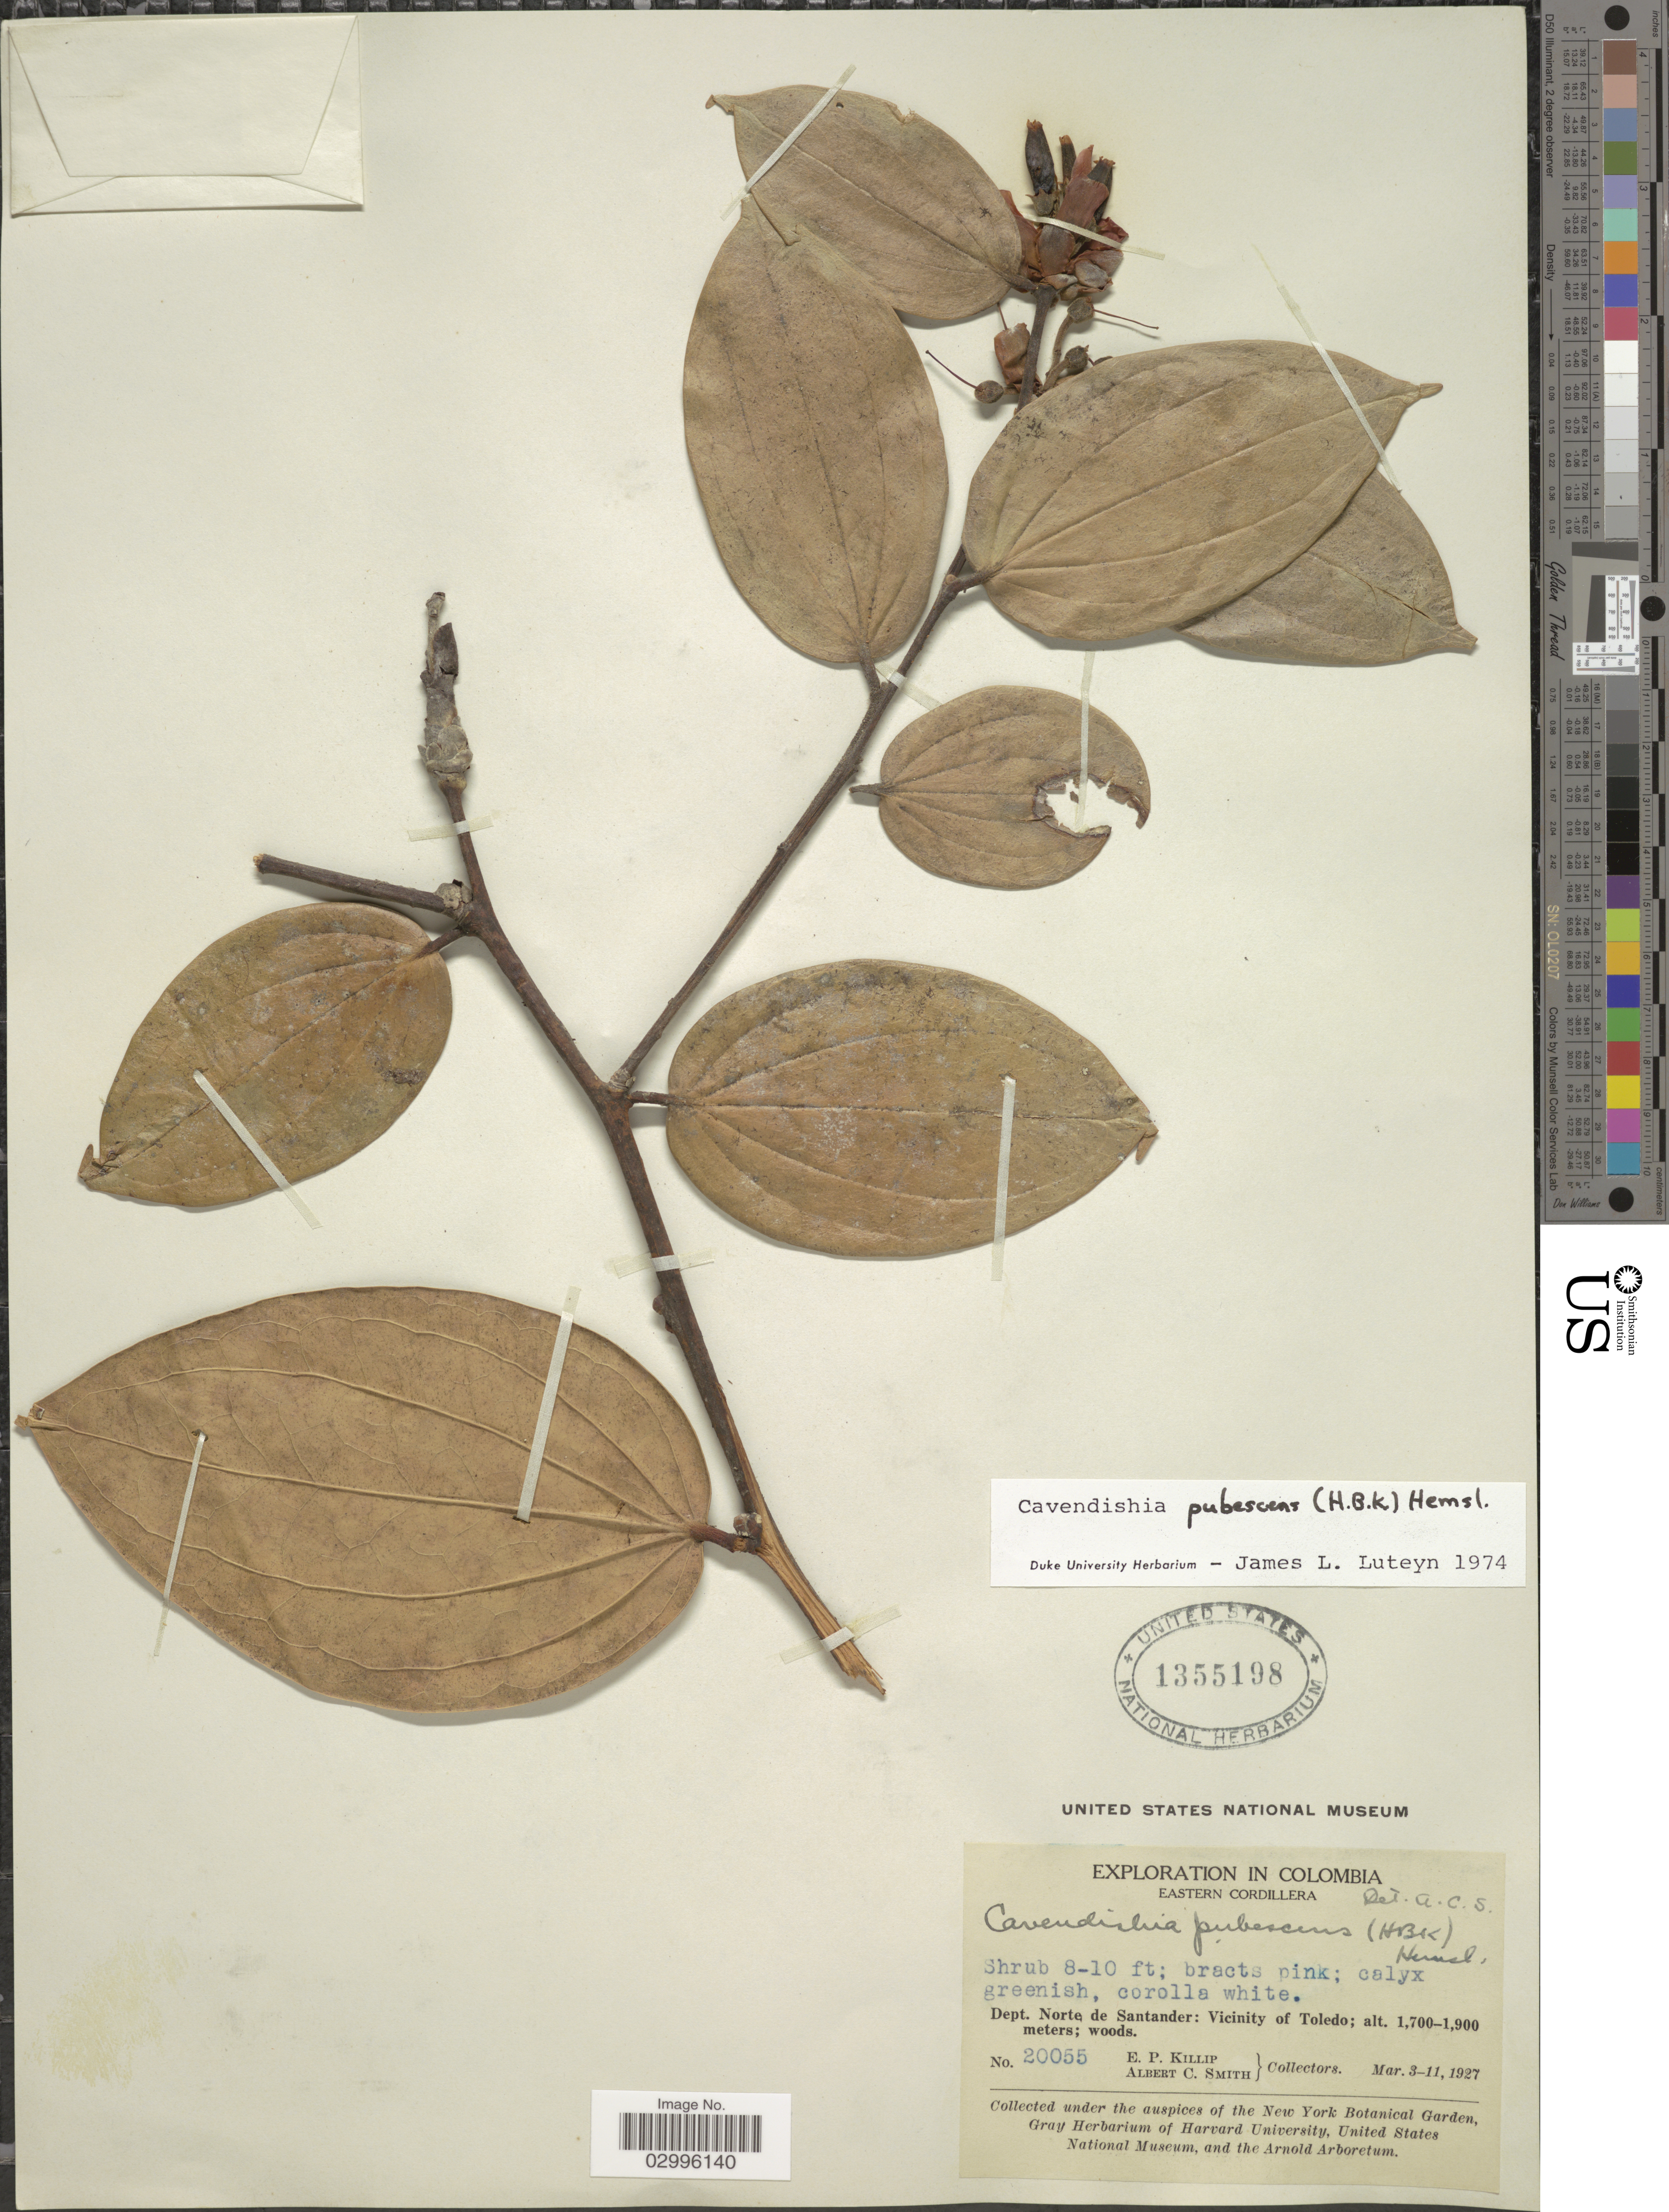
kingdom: Plantae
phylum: Tracheophyta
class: Magnoliopsida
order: Ericales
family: Ericaceae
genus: Cavendishia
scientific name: Cavendishia pubescens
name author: (Kunth) Hemsl.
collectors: E. P. Killip & A. C. Smith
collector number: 20055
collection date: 1927-03-03/1927-03-11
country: Colombia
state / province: Norte de Santander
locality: Eastern Cordillera. Dept. Norte de Santander: Vicinity of Toledo.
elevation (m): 1700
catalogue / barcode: US 1355198